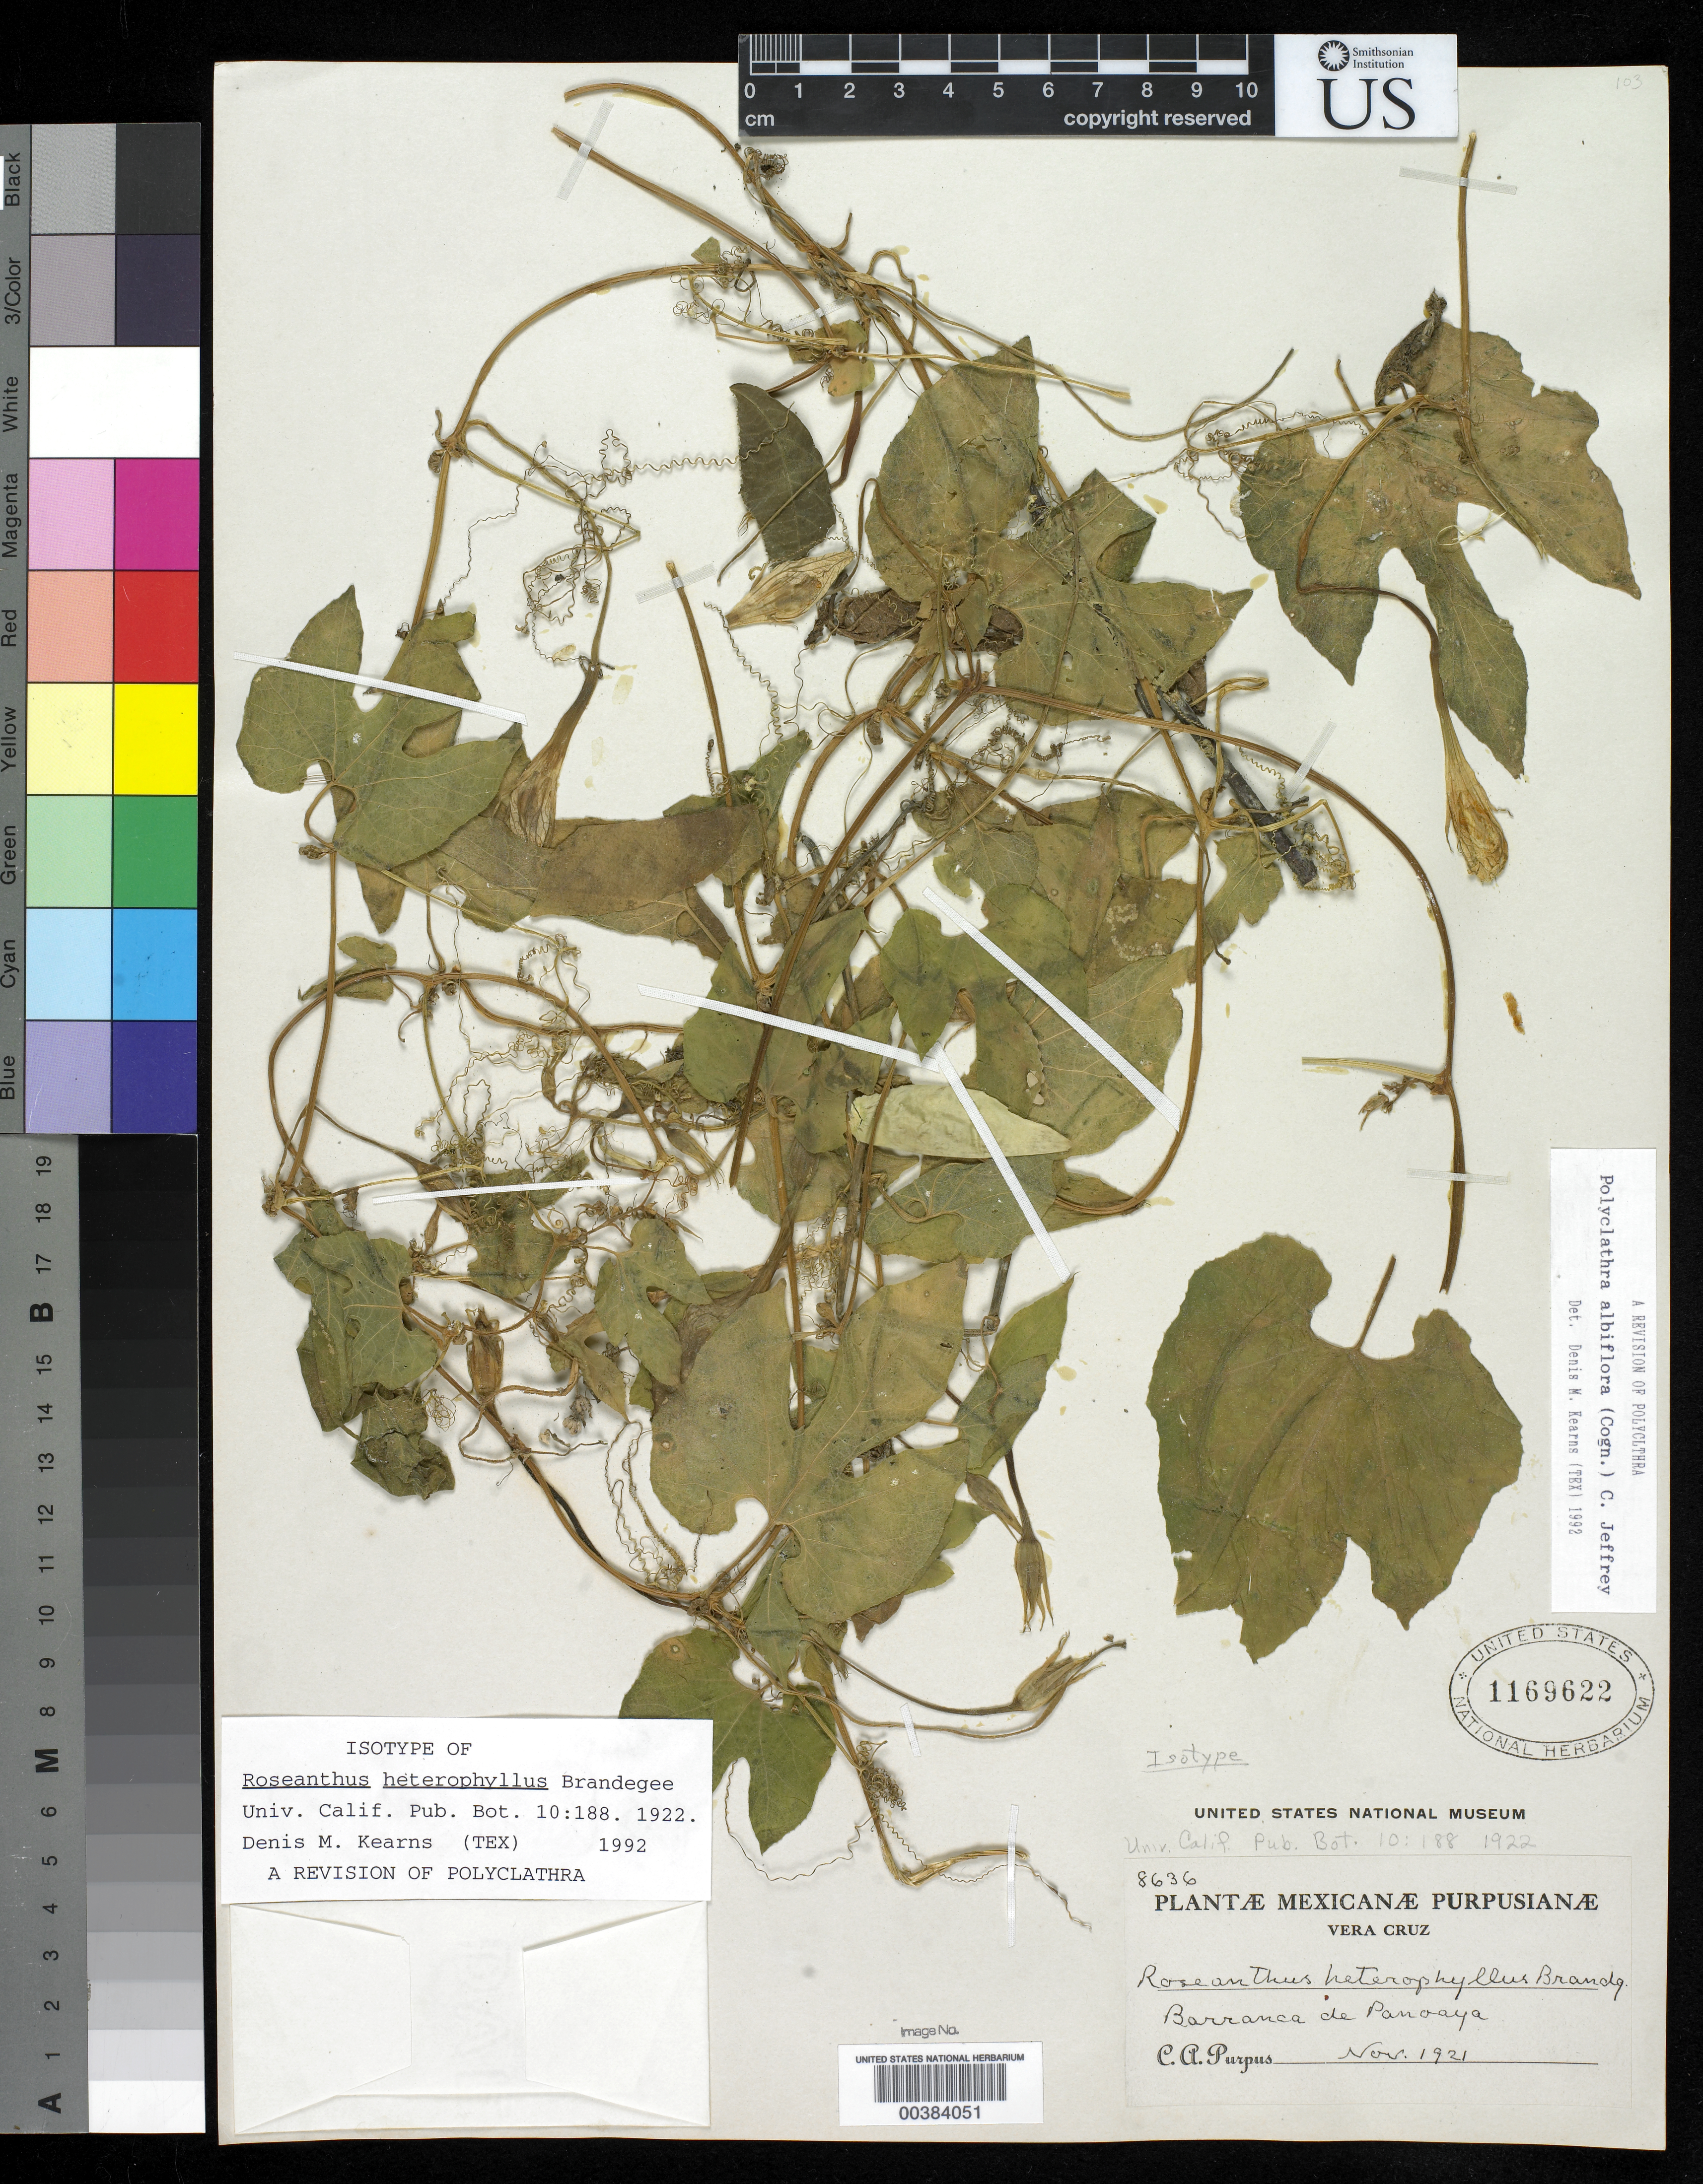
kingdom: Plantae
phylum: Tracheophyta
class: Magnoliopsida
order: Cucurbitales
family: Cucurbitaceae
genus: Roseanthus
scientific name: Roseanthus heterophyllus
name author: Brandegee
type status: Isotype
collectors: C. A. Purpus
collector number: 8636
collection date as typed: Nov 1921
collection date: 1921-11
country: Mexico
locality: Barranva de Panoaya.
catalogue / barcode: US 1169622